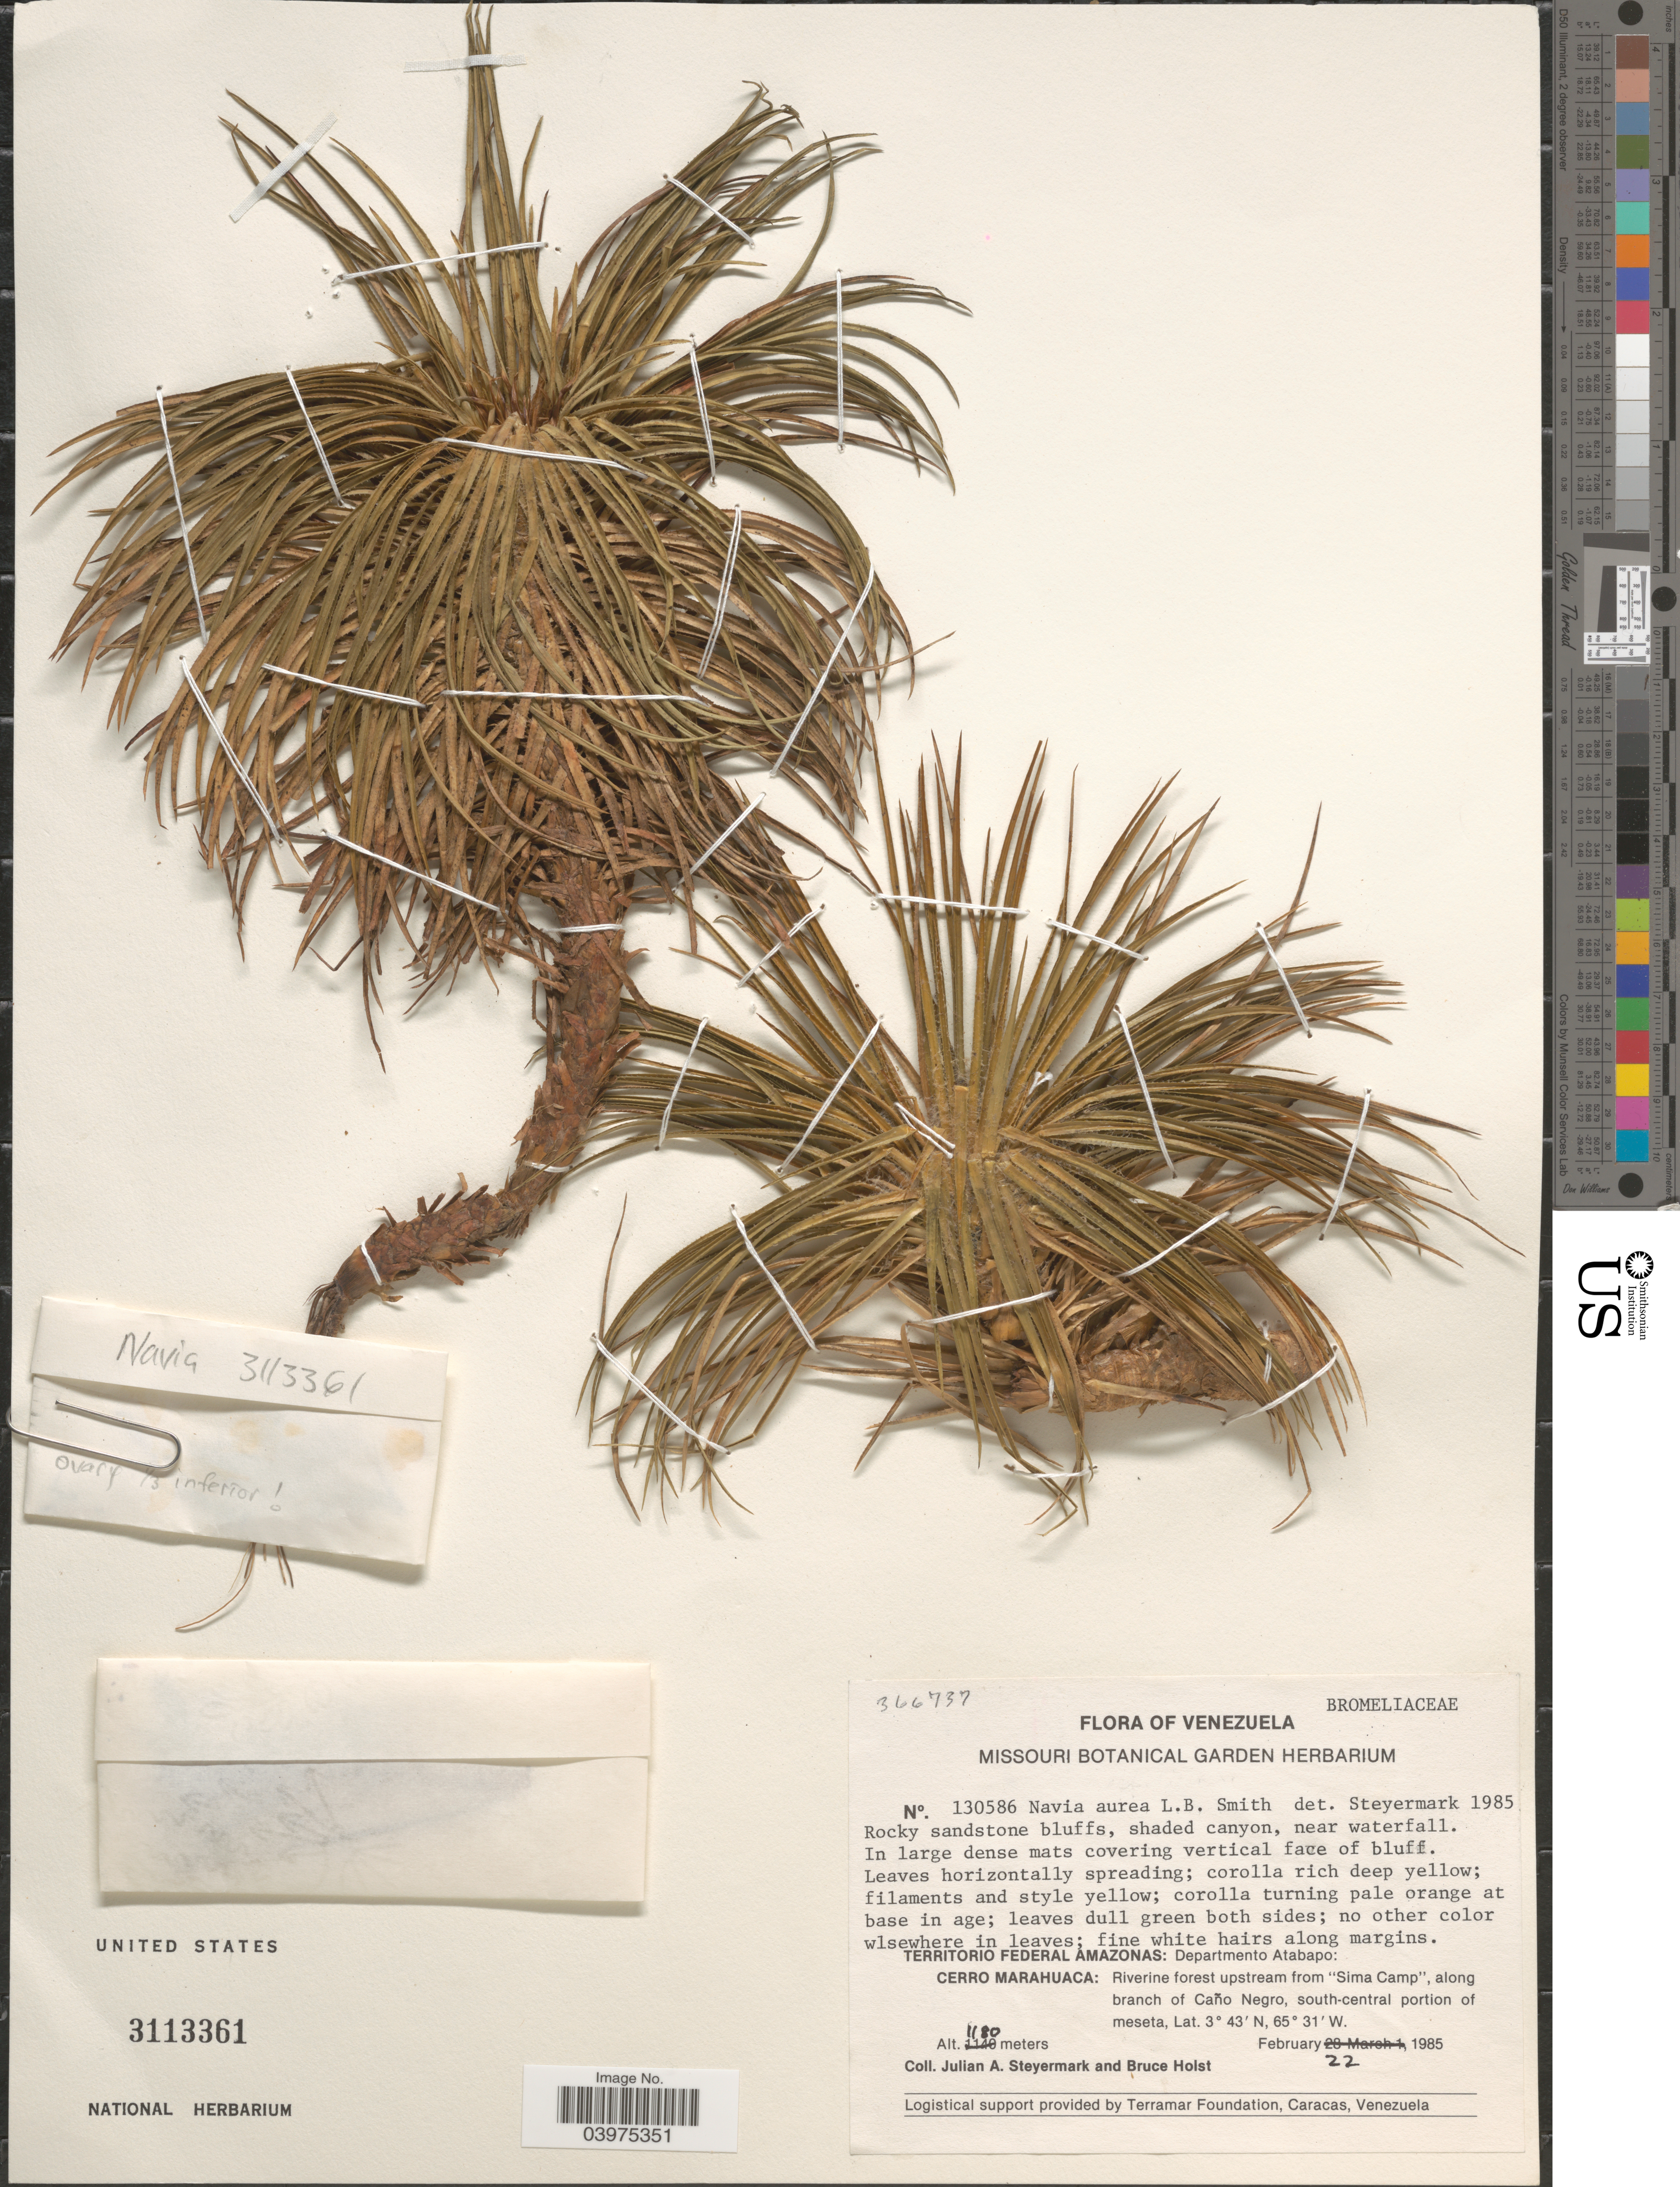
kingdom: Plantae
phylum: Tracheophyta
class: Liliopsida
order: Poales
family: Bromeliaceae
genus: Navia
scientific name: Navia aurea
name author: L.B. Sm.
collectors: J. Steyermark & B. Holst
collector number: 130586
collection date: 1985-02-22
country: Venezuela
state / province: Amazonas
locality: Territorio Federal Amazonas: Departmento Atabapo. Cerro Marahuaca: Ravine forest upstream from "Sima Camp", along branch of Caño Negro, south-central portion of meseta.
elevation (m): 1180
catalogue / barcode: US 3113361